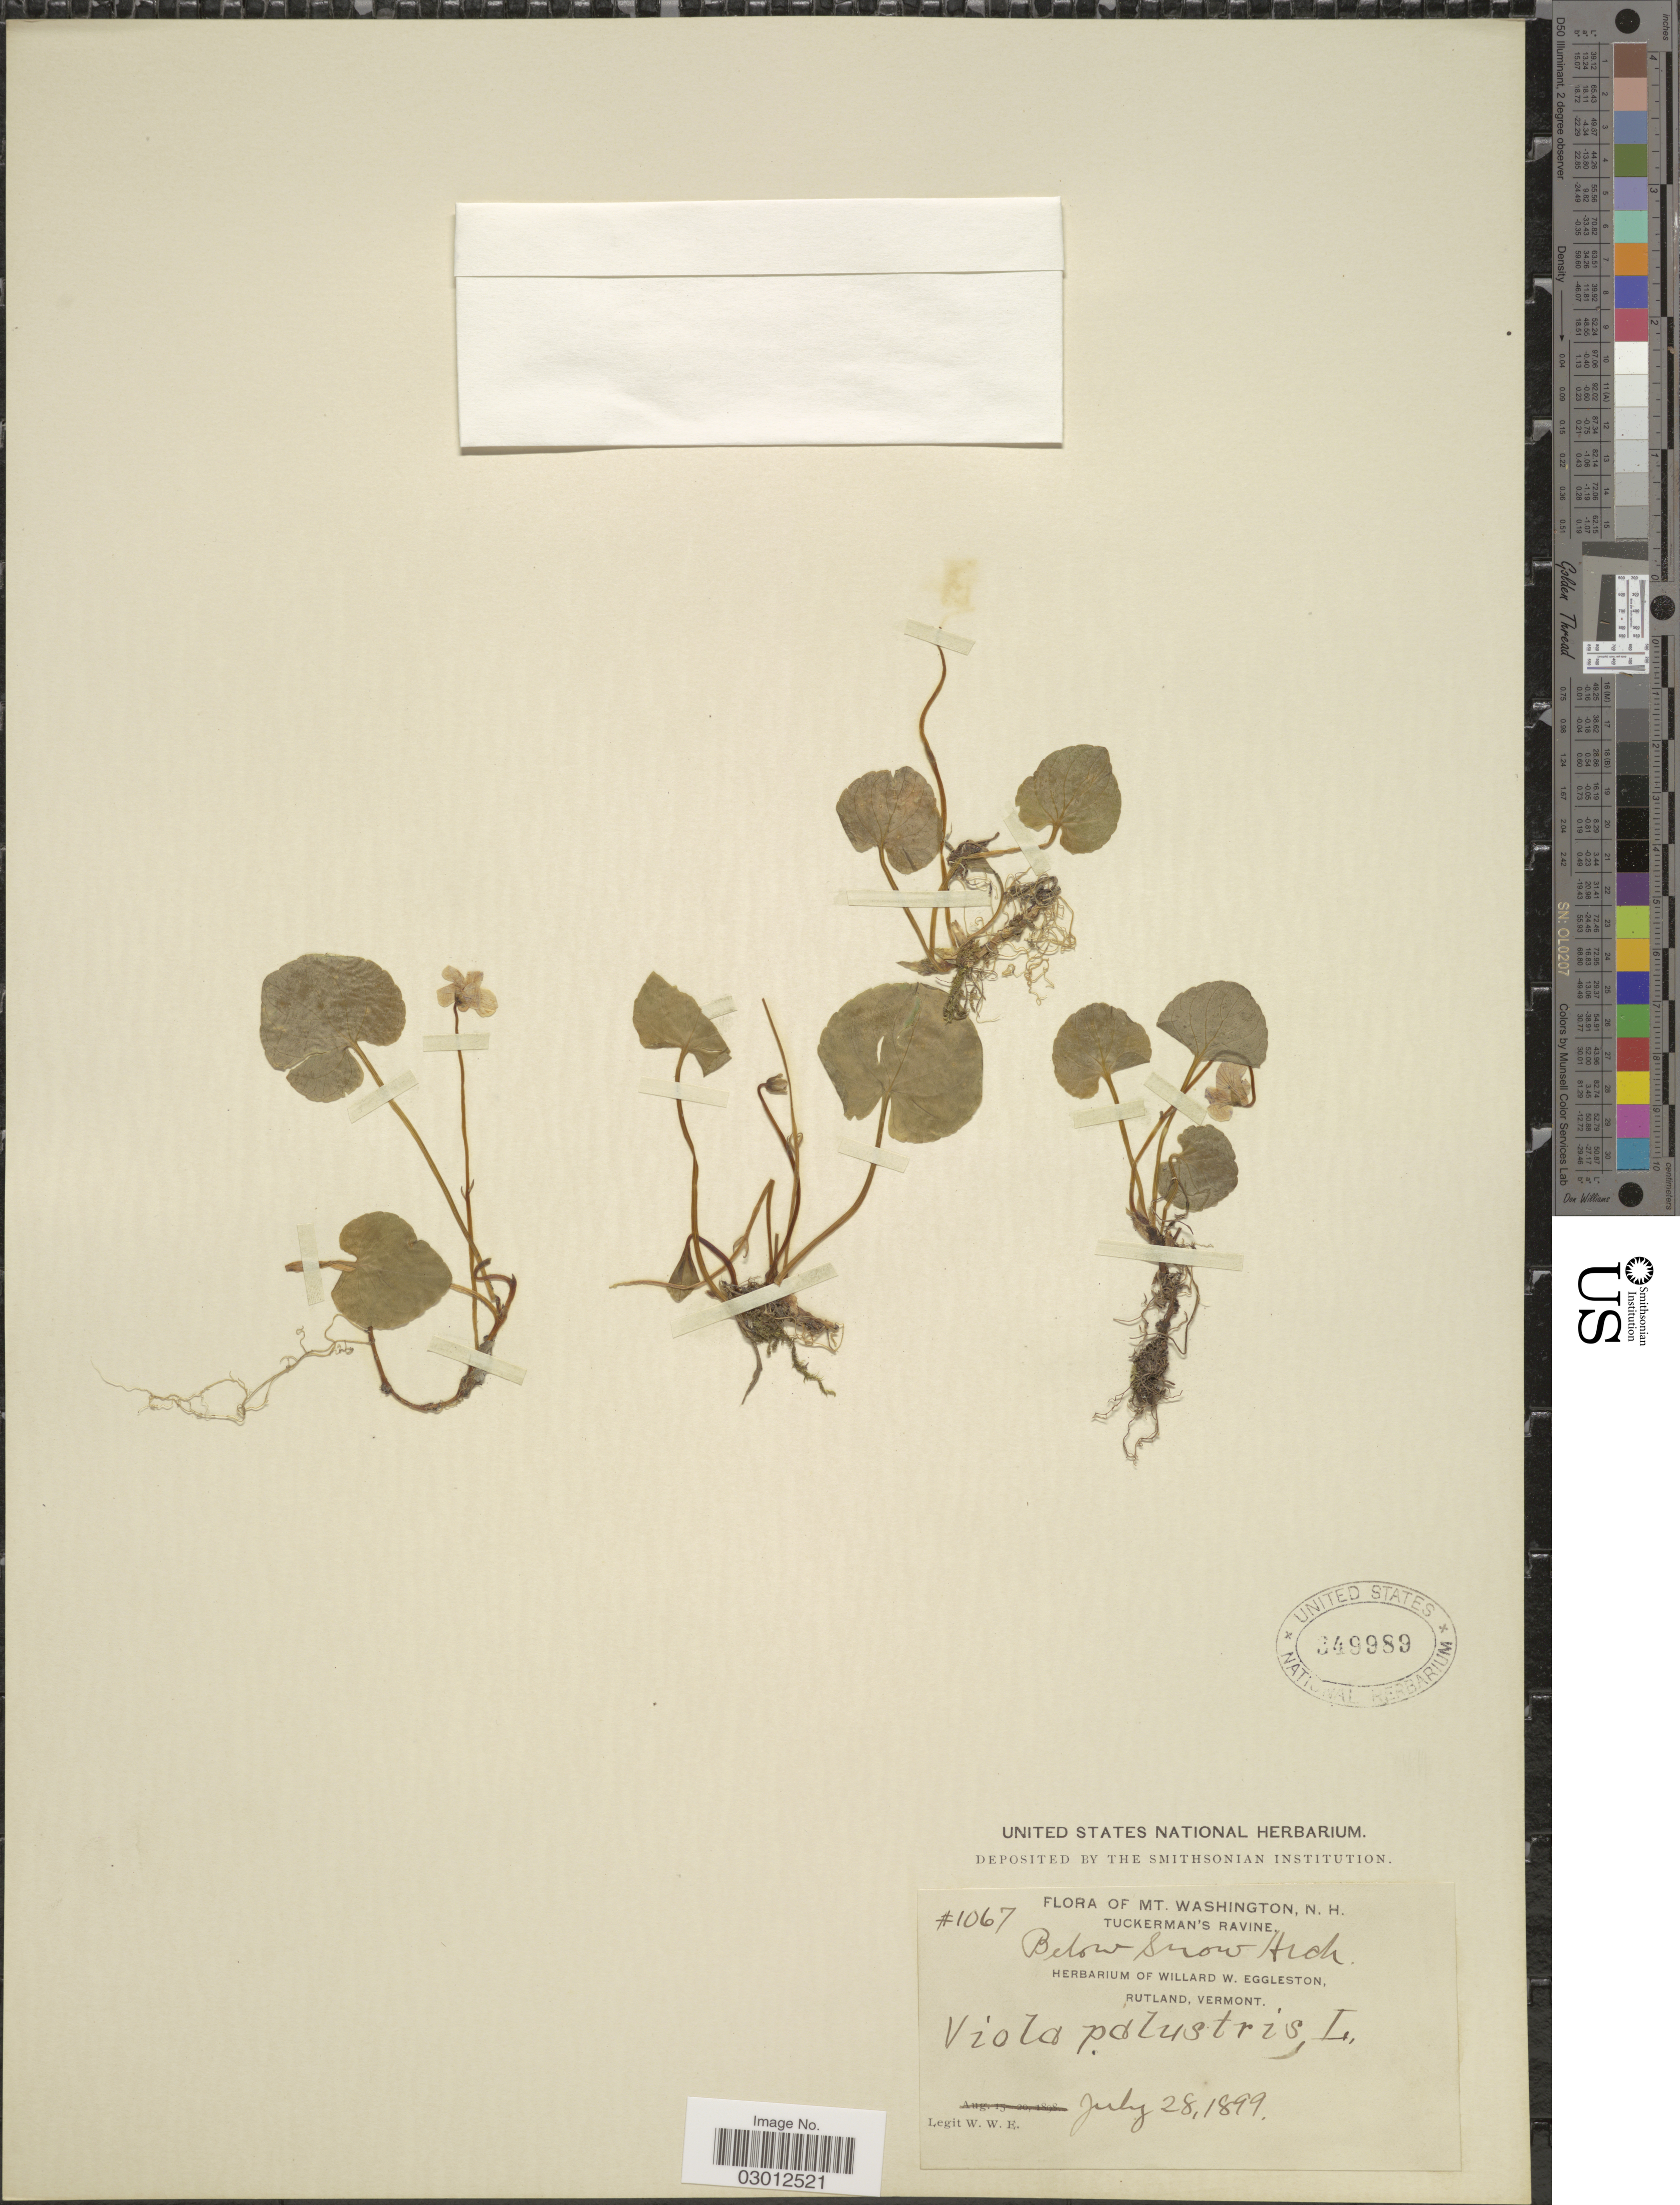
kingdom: Plantae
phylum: Tracheophyta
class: Magnoliopsida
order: Malpighiales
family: Violaceae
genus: Viola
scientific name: Viola palustris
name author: L.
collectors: W. W. Eggleston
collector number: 1067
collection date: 1899-07-28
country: United States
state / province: New Hampshire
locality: Mt. Washington. Tuckerman's Ravine.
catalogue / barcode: US 349989